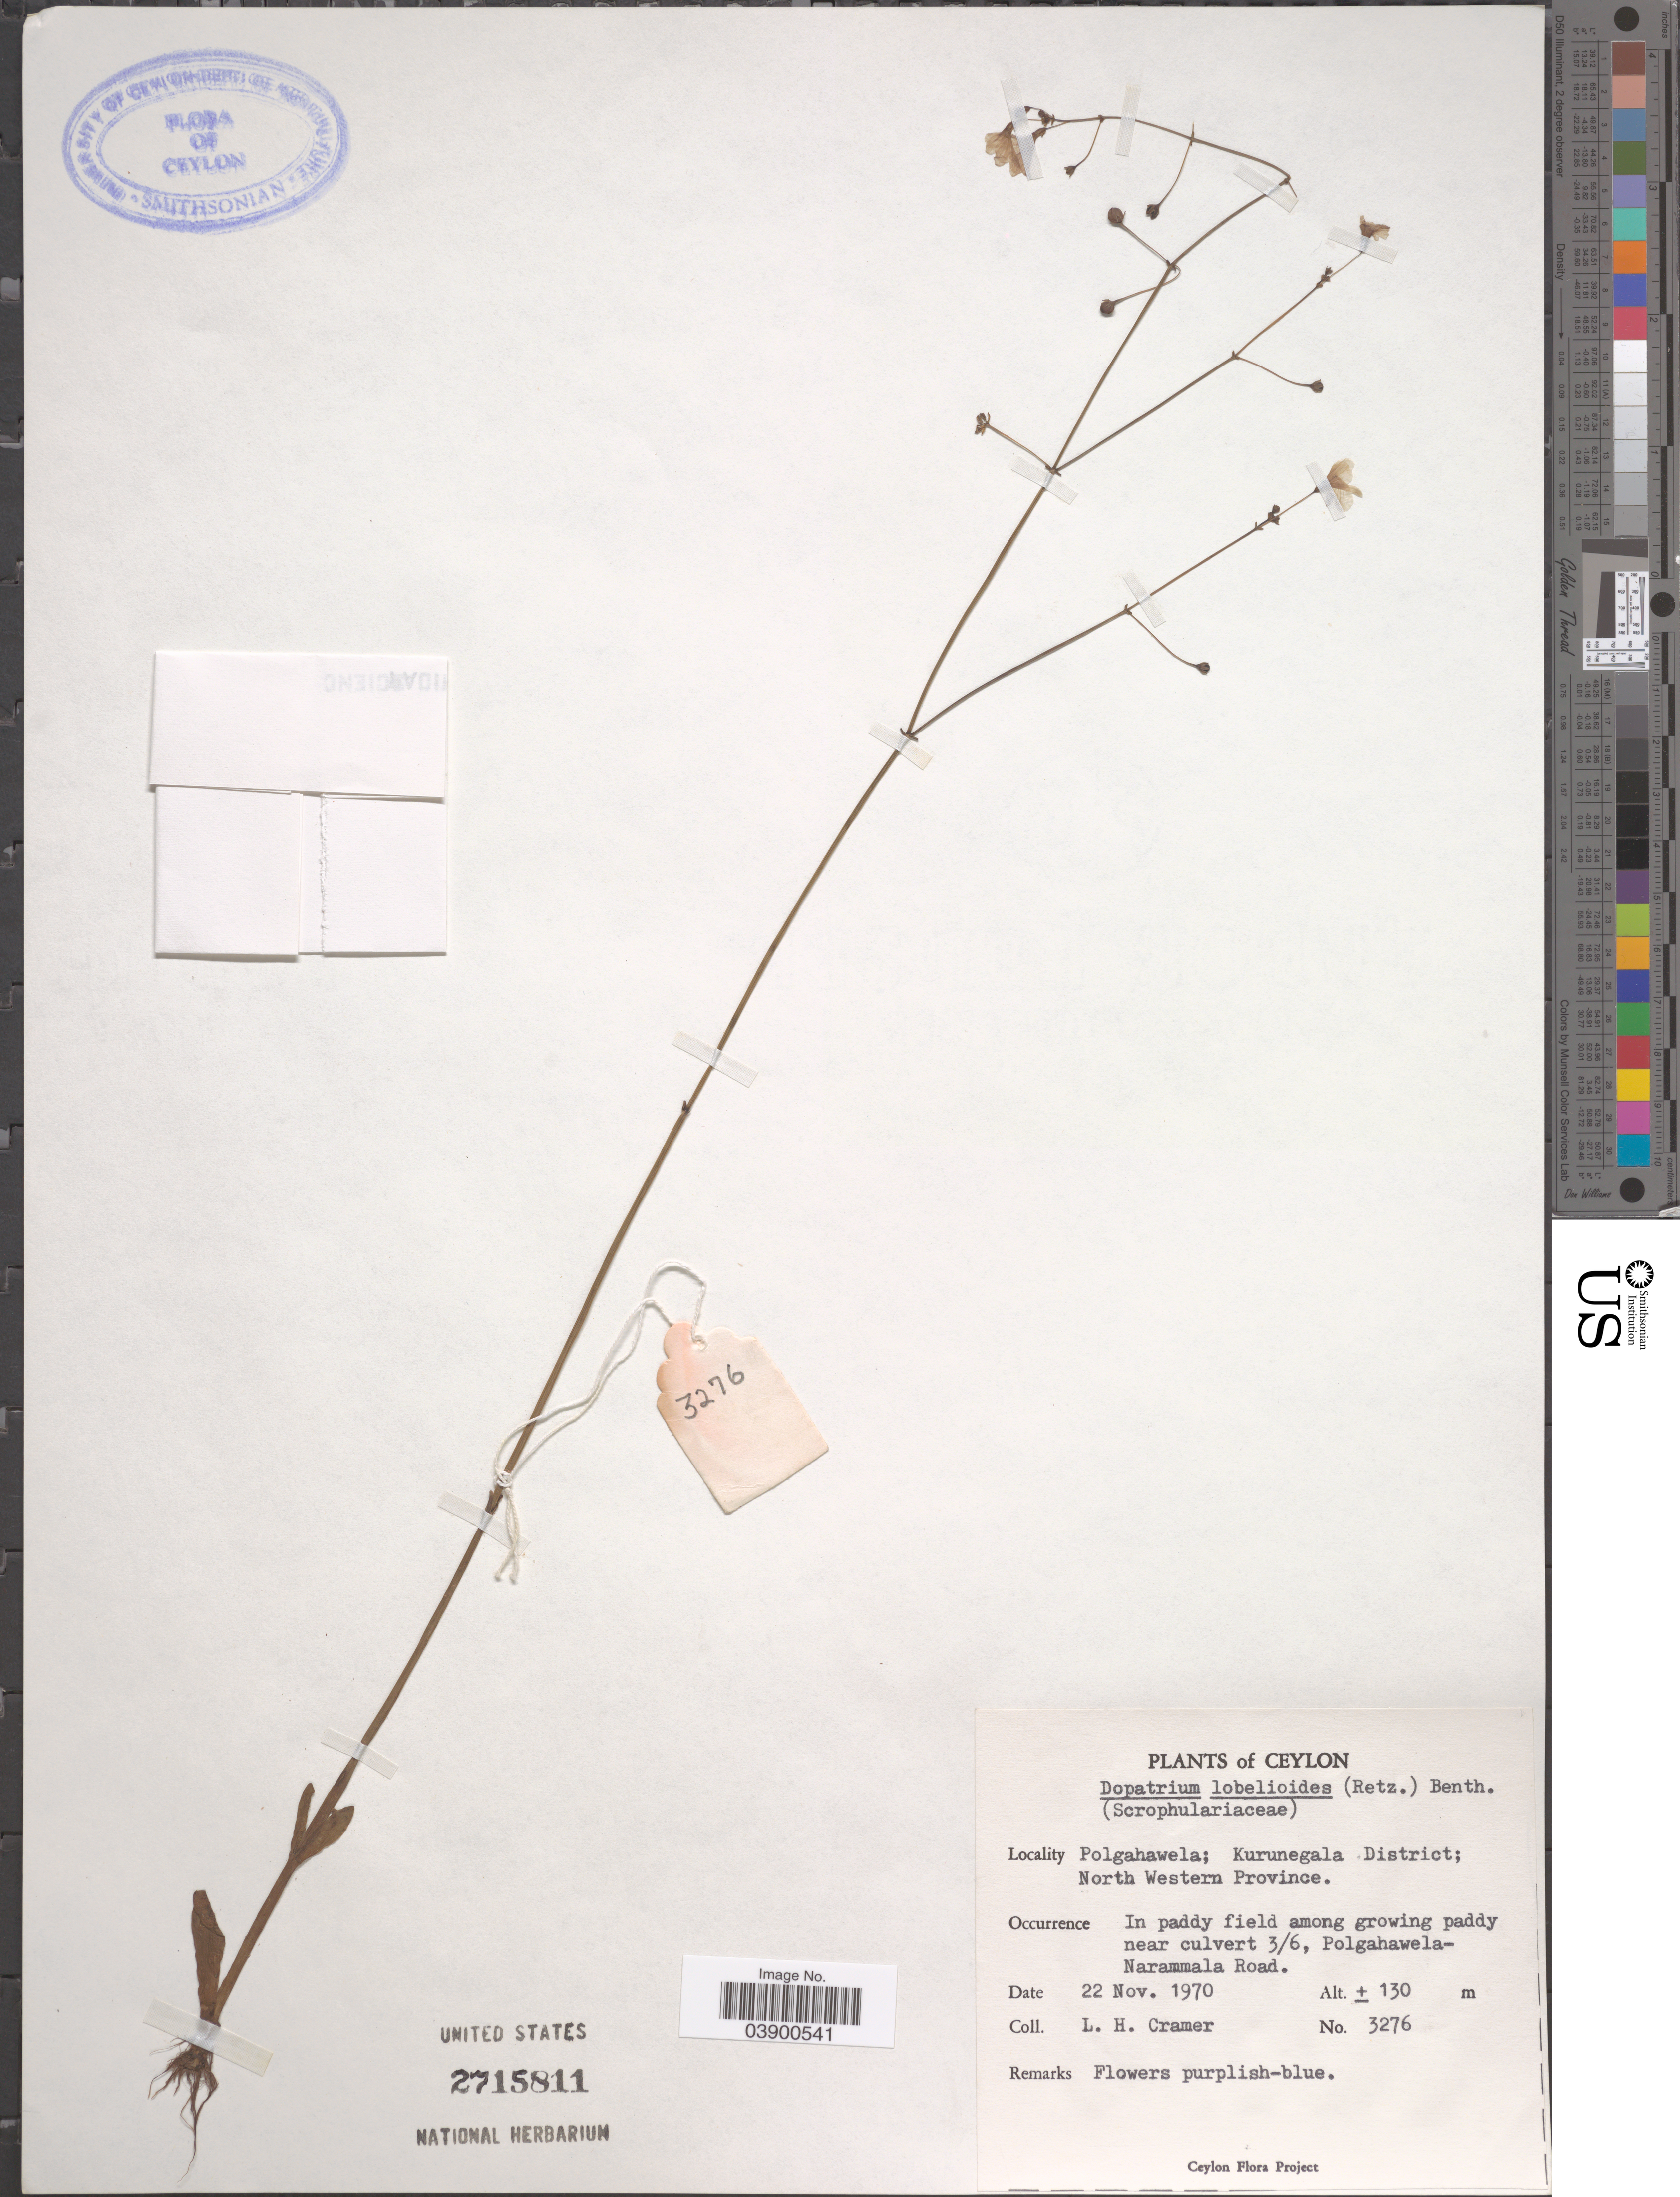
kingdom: Plantae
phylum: Tracheophyta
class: Magnoliopsida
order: Lamiales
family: Plantaginaceae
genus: Dopatrium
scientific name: Dopatrium lobelioides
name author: (Retz.) Benth.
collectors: L. H. Cramer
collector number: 3276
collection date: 1970-11-22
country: Sri Lanka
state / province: North Western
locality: Ceylon. Polgahawela; Kurunegala District. Near culvert 3/6, Polgahawela-Narammala Road.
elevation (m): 130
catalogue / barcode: US 2715811